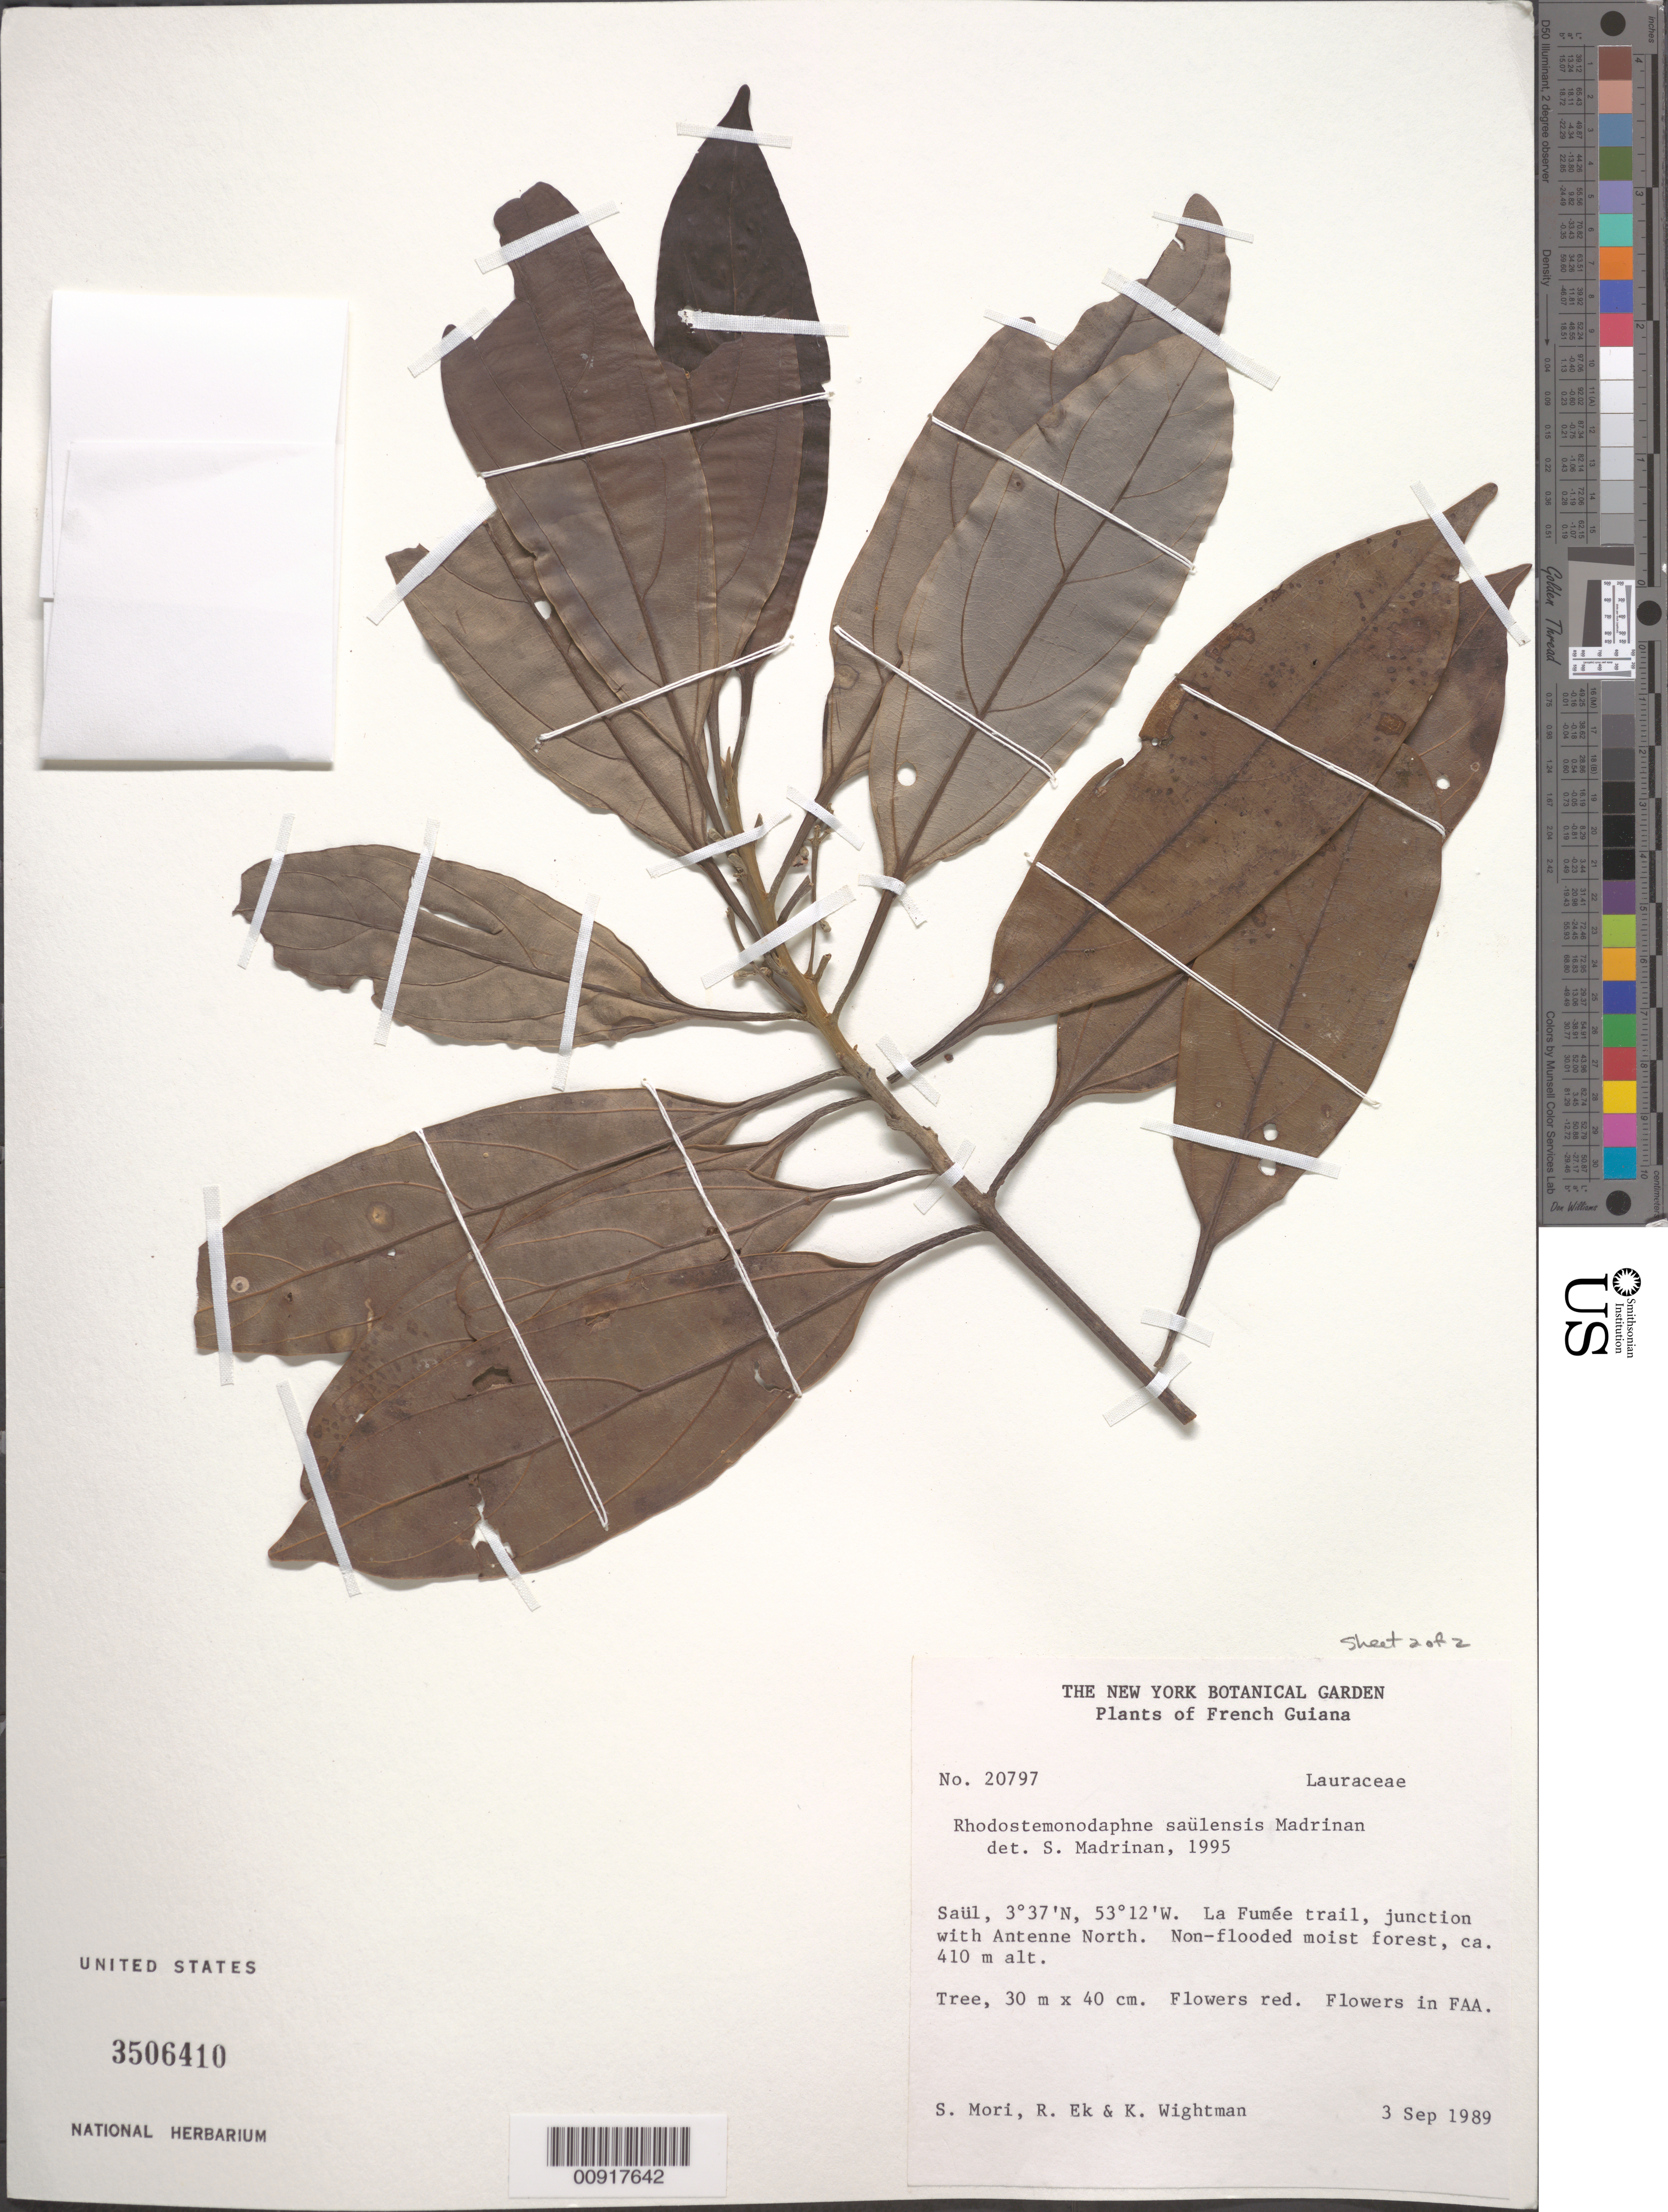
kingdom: Plantae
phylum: Tracheophyta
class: Magnoliopsida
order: Laurales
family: Lauraceae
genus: Rhodostemonodaphne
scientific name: Rhodostemonodaphne saulensis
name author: Madriñán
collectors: S. Mori, R. Wightman & K. Wightman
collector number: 20797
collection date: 1989-09-03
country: French Guiana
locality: Saül, La Fumée trail., junction with Antenne North.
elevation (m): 410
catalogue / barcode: US 3506410